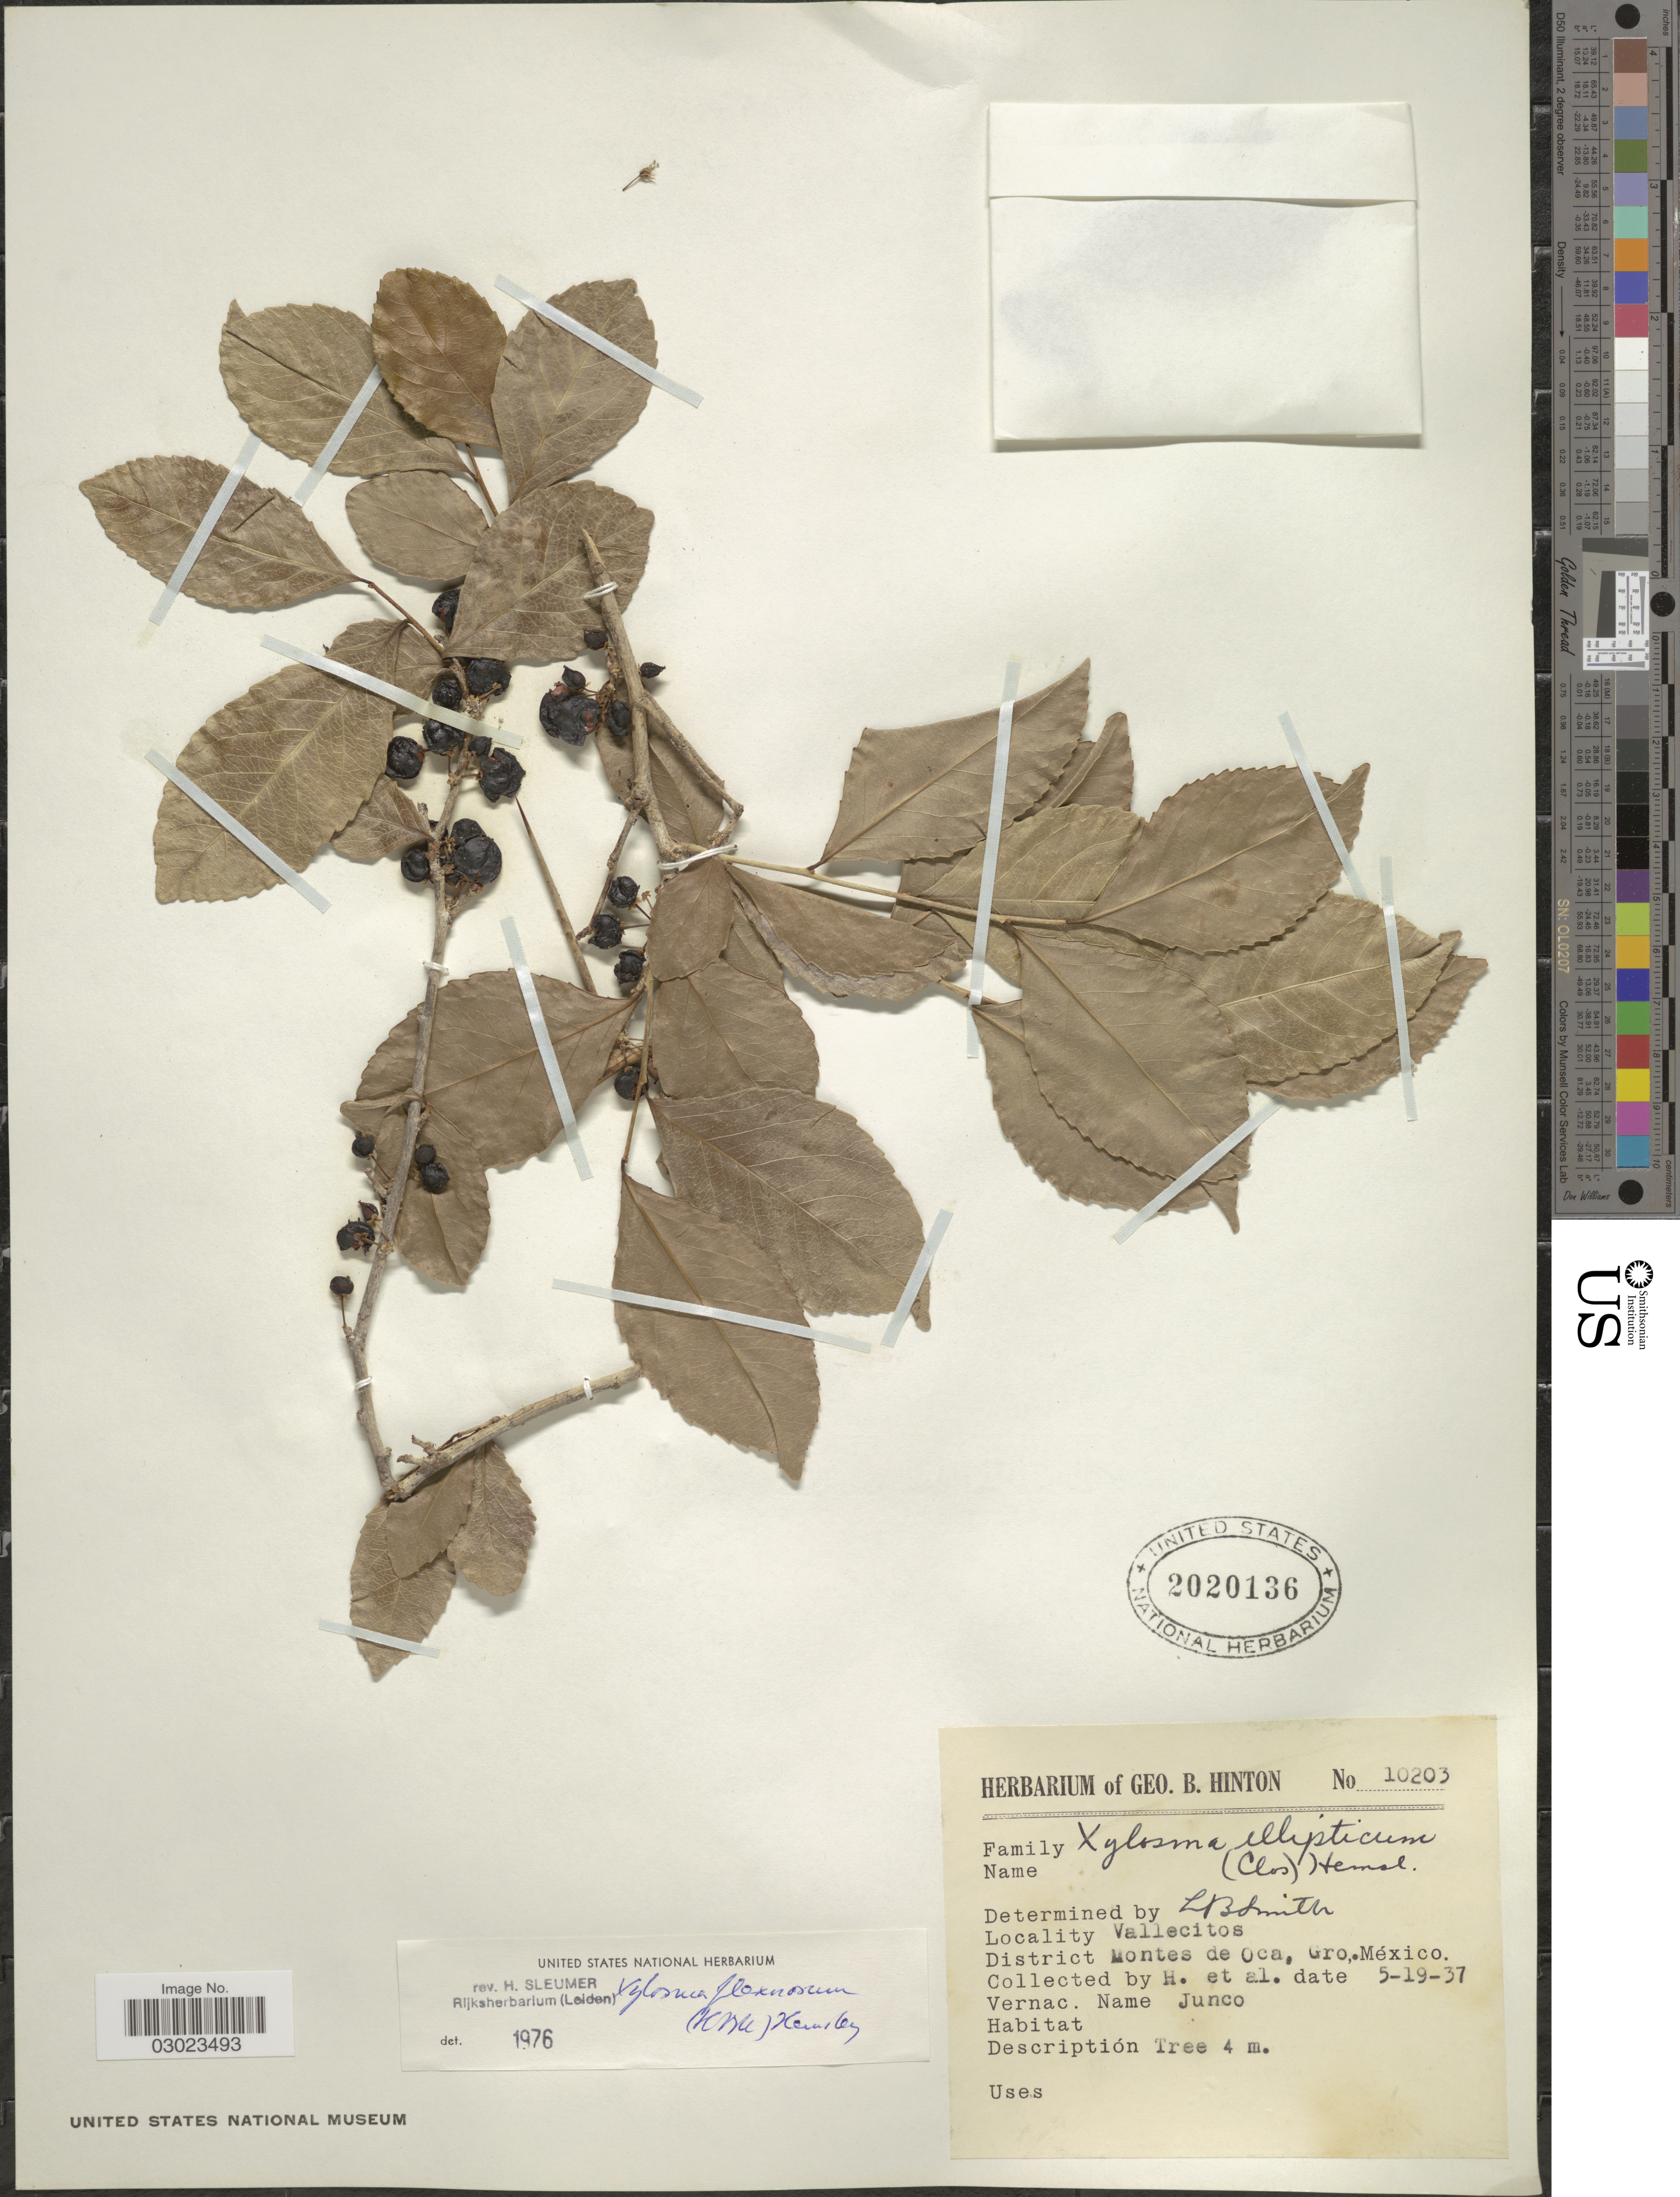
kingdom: Plantae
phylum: Tracheophyta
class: Magnoliopsida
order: Malpighiales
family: Salicaceae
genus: Xylosma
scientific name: Xylosma flexuosa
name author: (Kunth) Hemsl.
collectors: G. B. Hinton & et al.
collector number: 10203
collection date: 1937-05-19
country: Mexico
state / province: Guerrero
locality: Vallecitos, District Montes de Oca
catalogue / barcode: US 2020136